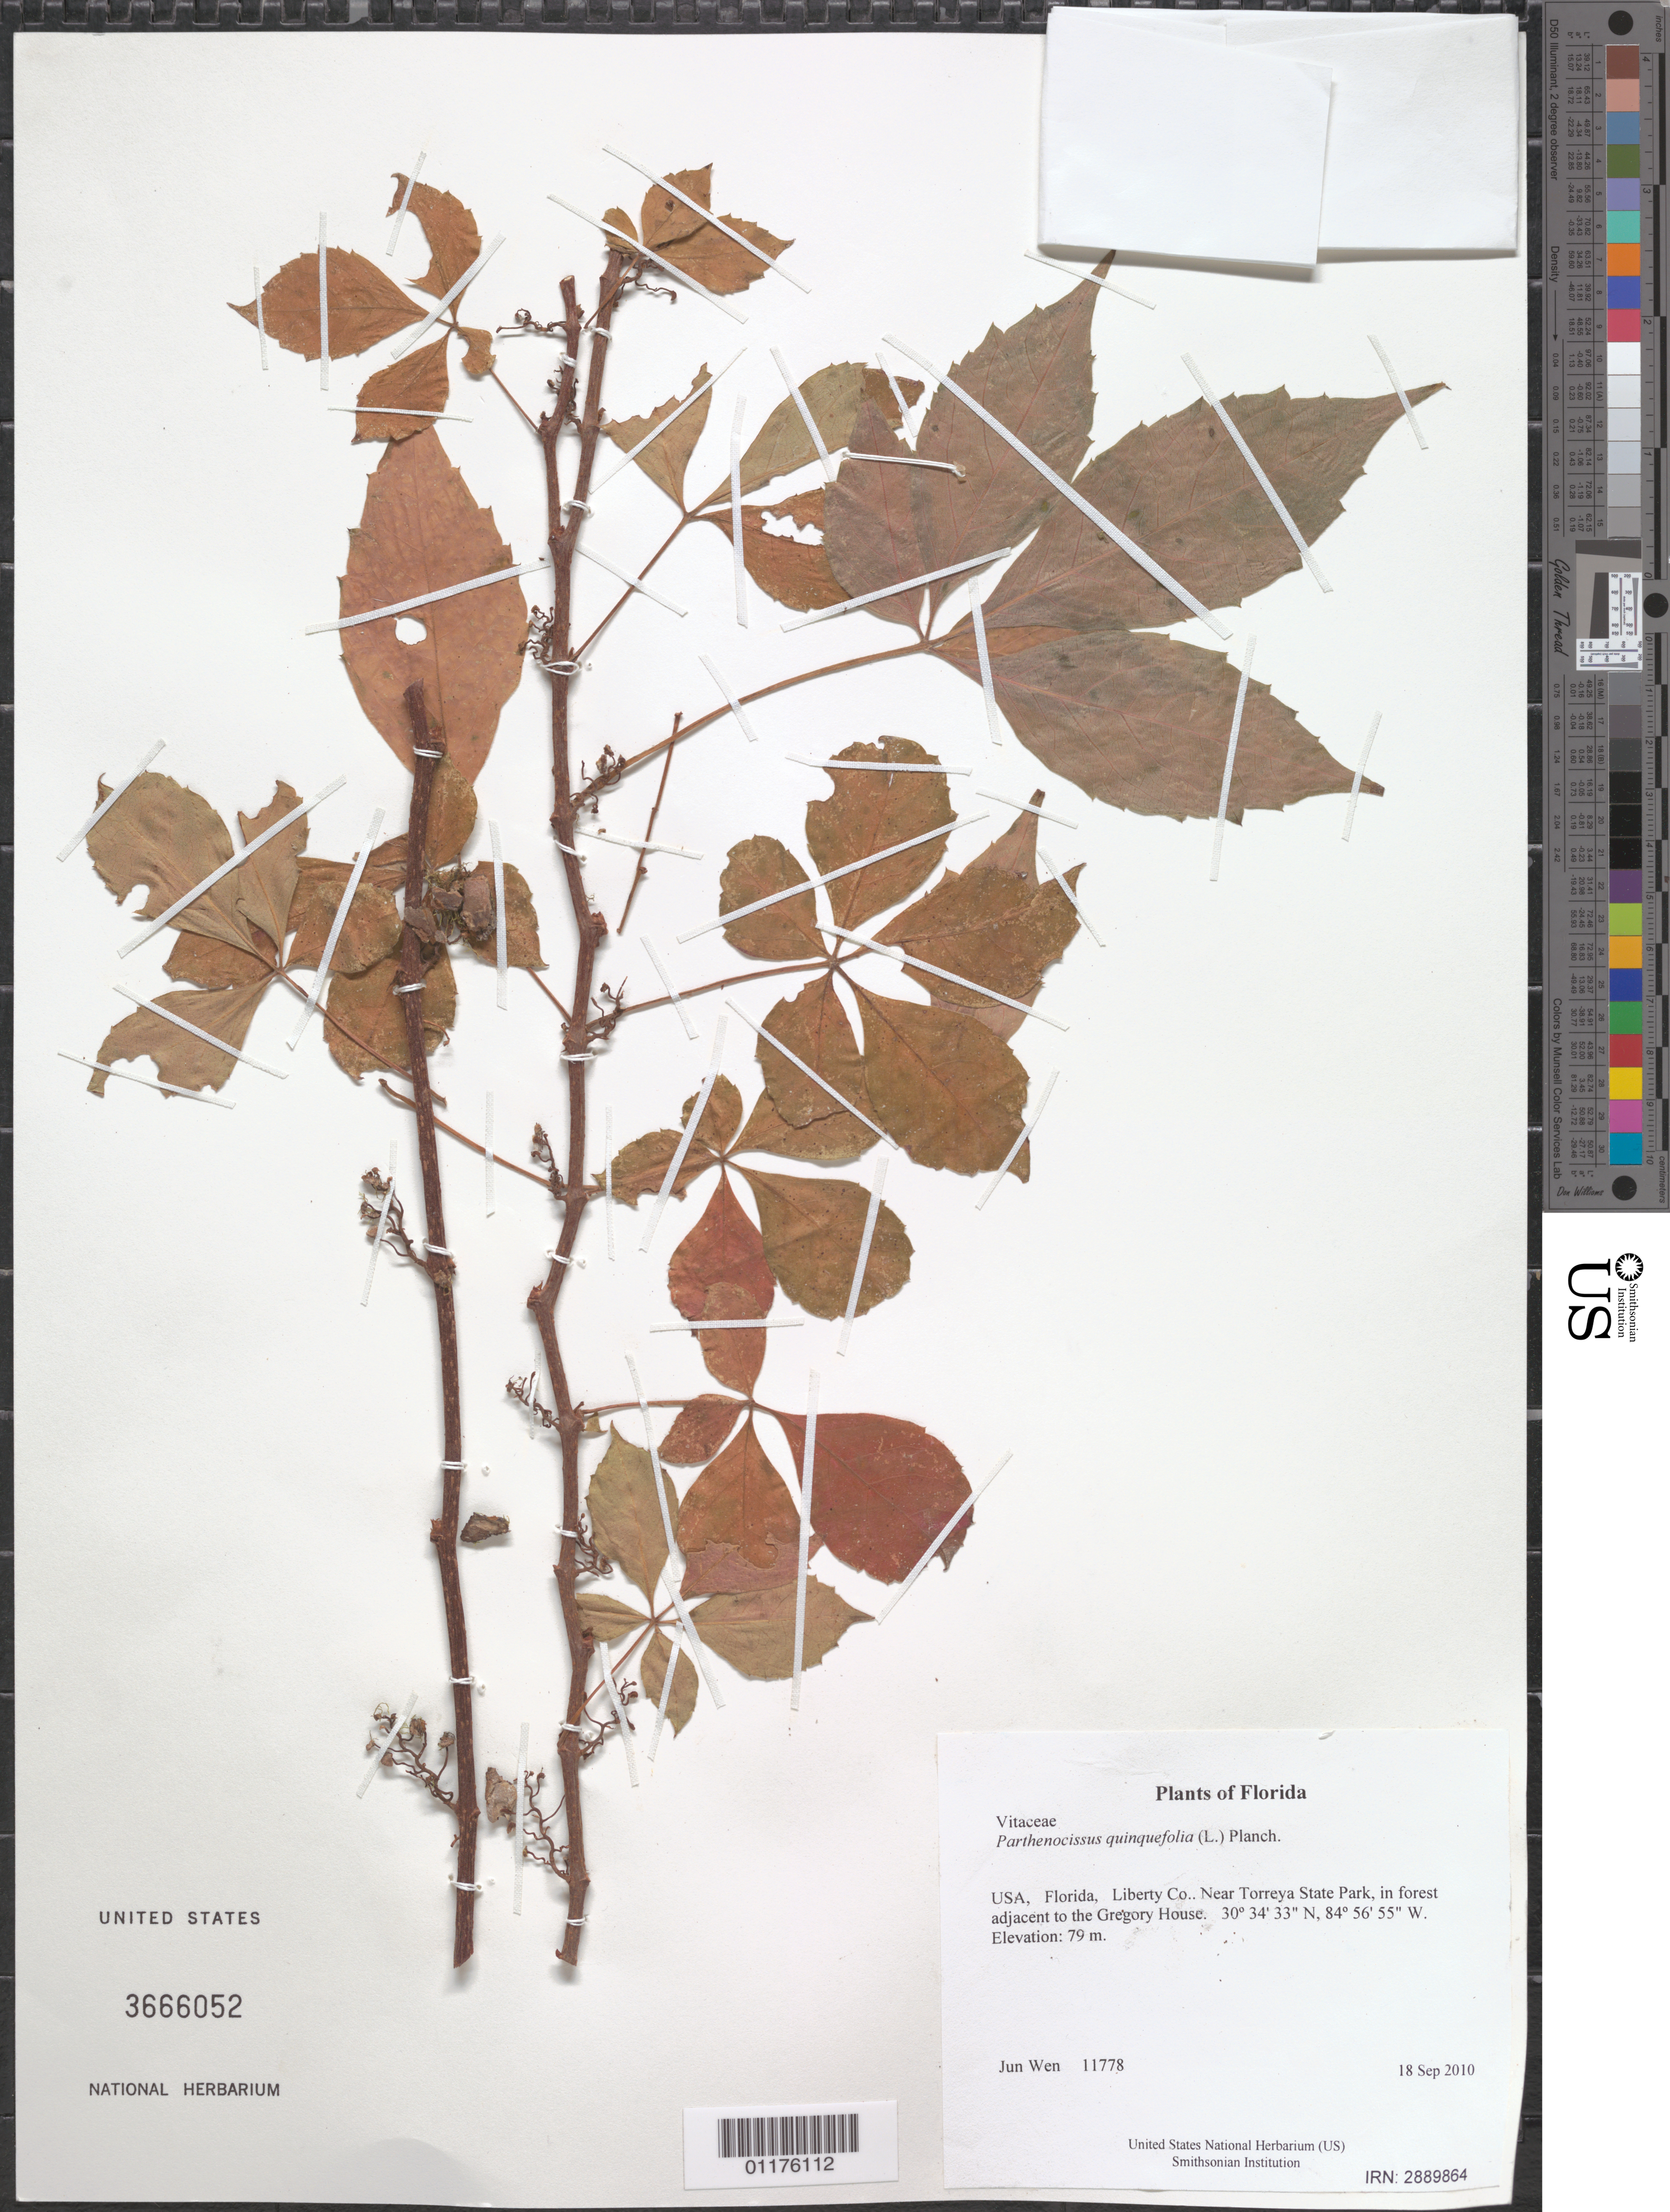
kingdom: Plantae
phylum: Tracheophyta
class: Magnoliopsida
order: Vitales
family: Vitaceae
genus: Parthenocissus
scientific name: Parthenocissus quinquefolia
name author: (L.) Planch.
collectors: J. Wen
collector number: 11778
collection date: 2010-09-18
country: United States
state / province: Florida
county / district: Liberty Co.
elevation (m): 79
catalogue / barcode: US 3666052